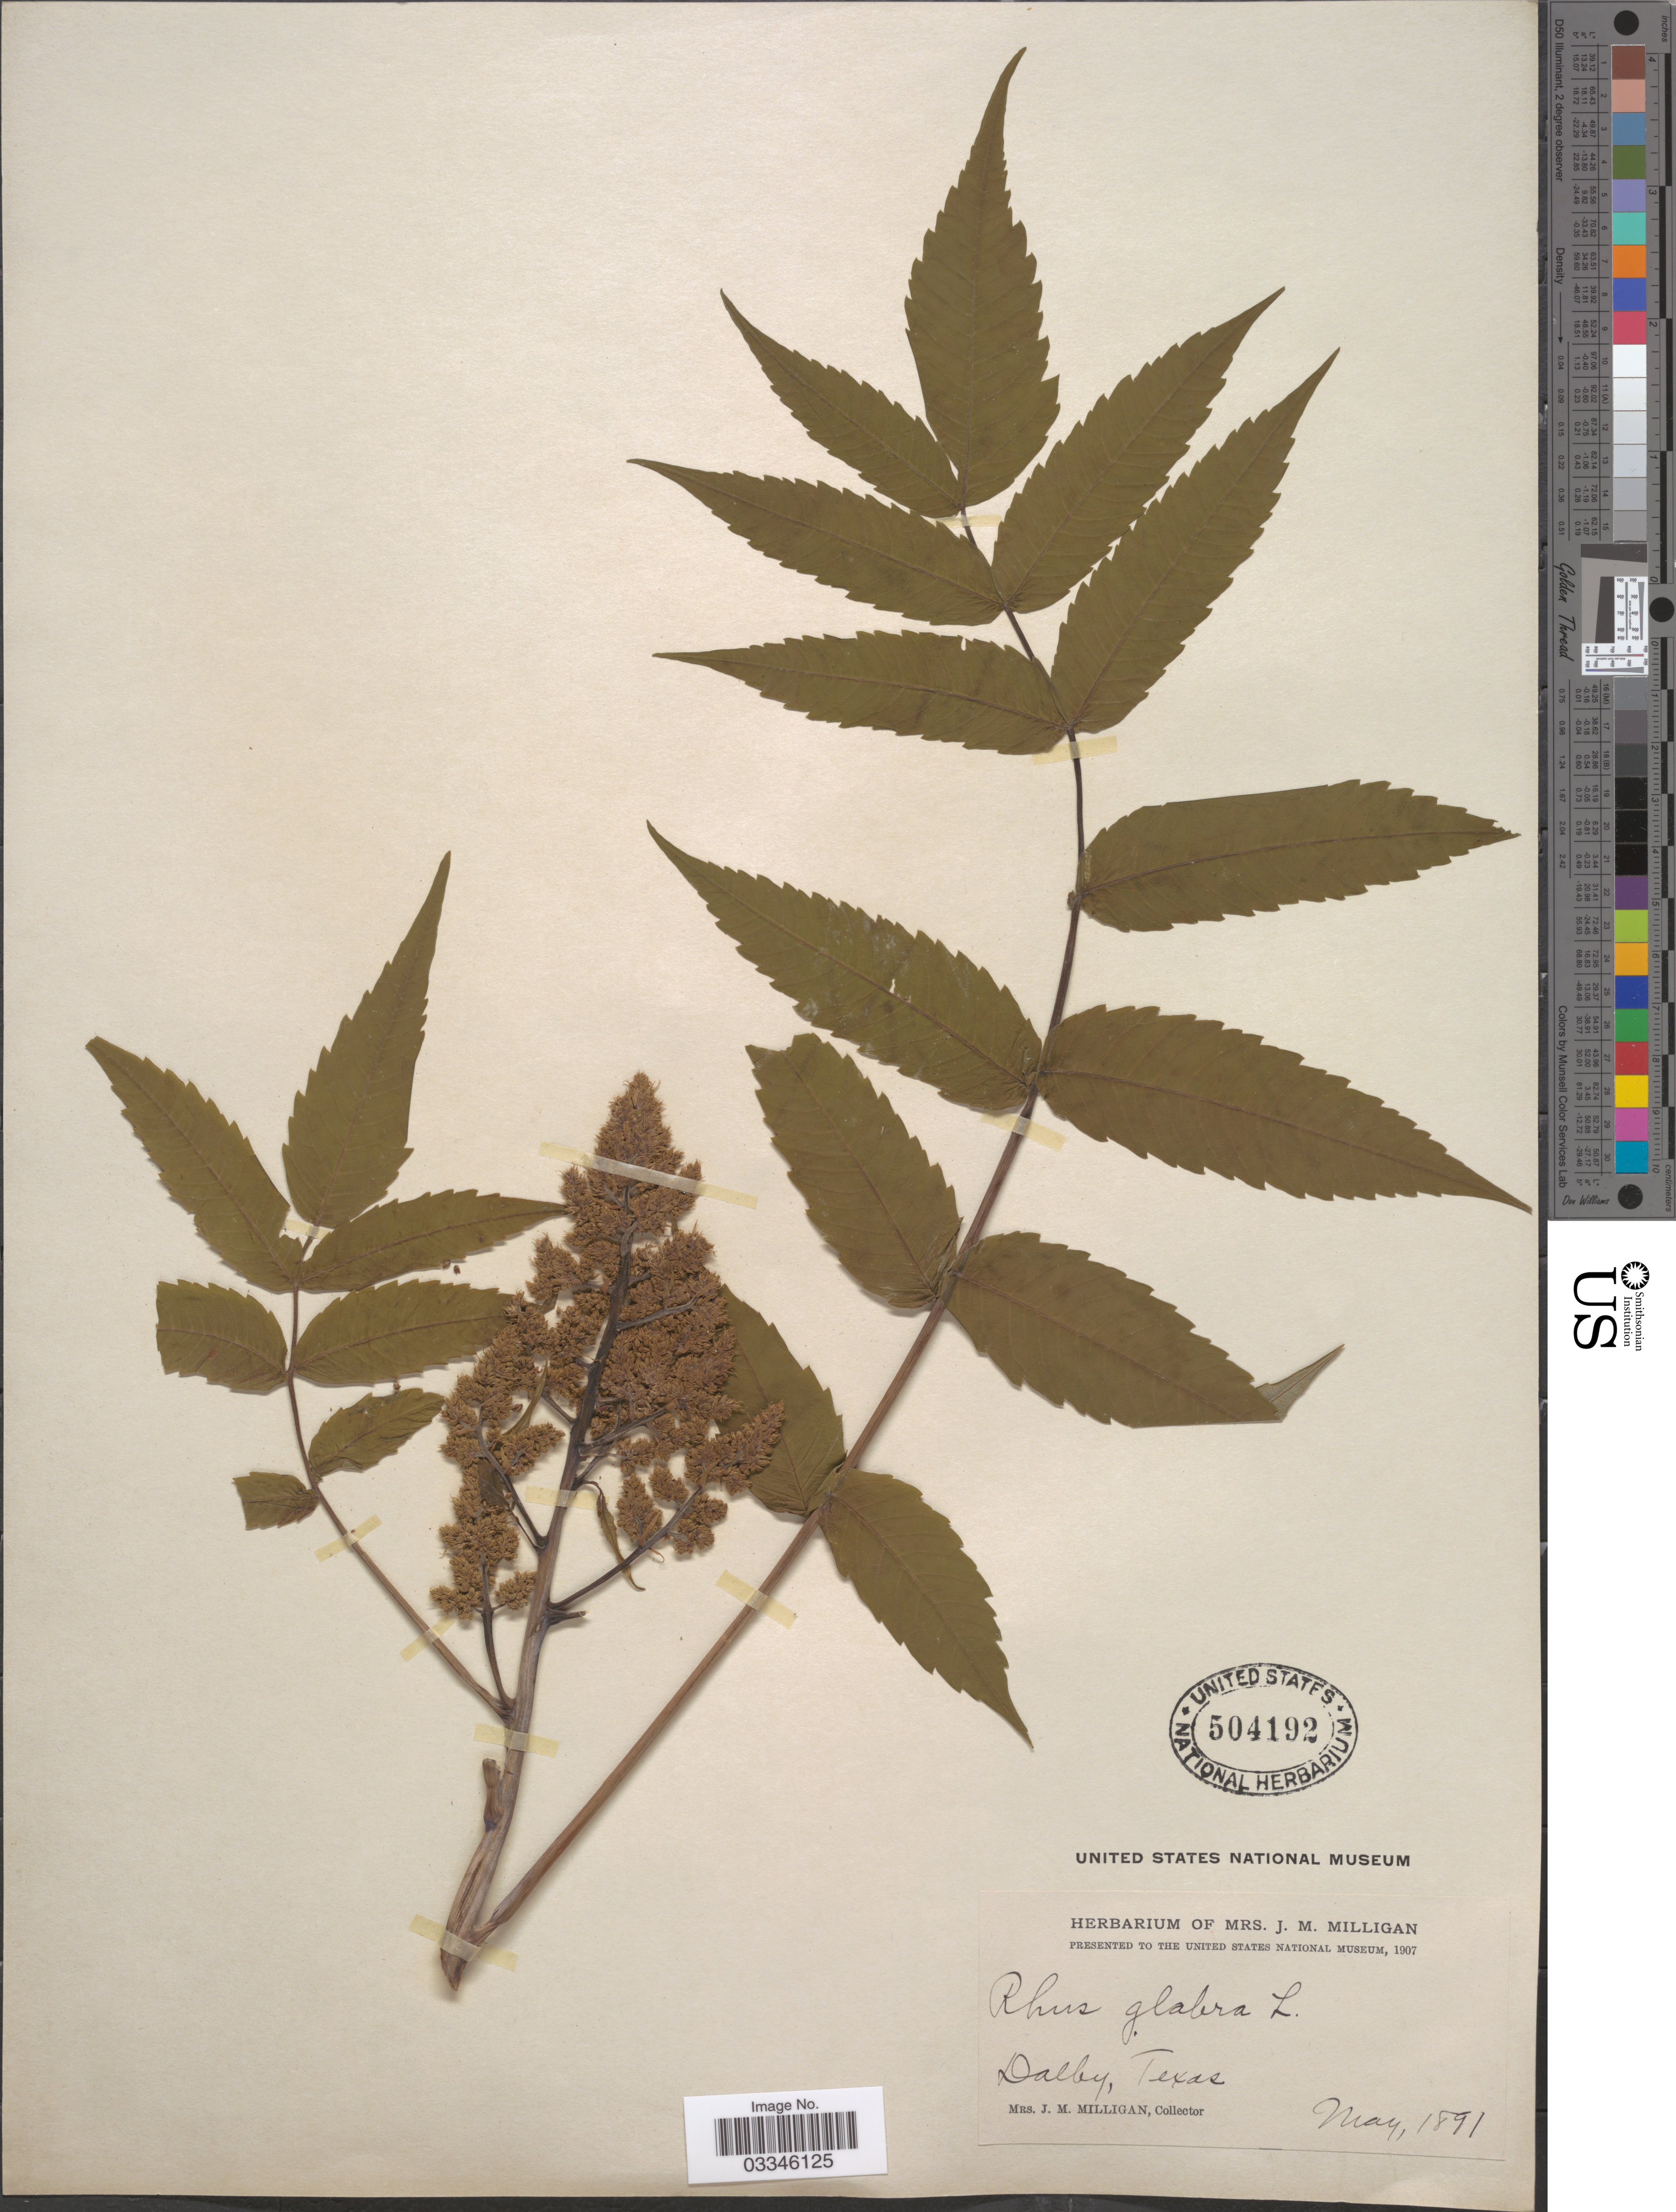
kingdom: Plantae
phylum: Tracheophyta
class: Magnoliopsida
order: Sapindales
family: Anacardiaceae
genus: Rhus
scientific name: Rhus glabra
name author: L.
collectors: J. Milligan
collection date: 1891-05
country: United States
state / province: Texas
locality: Dallas.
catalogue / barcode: US 504192